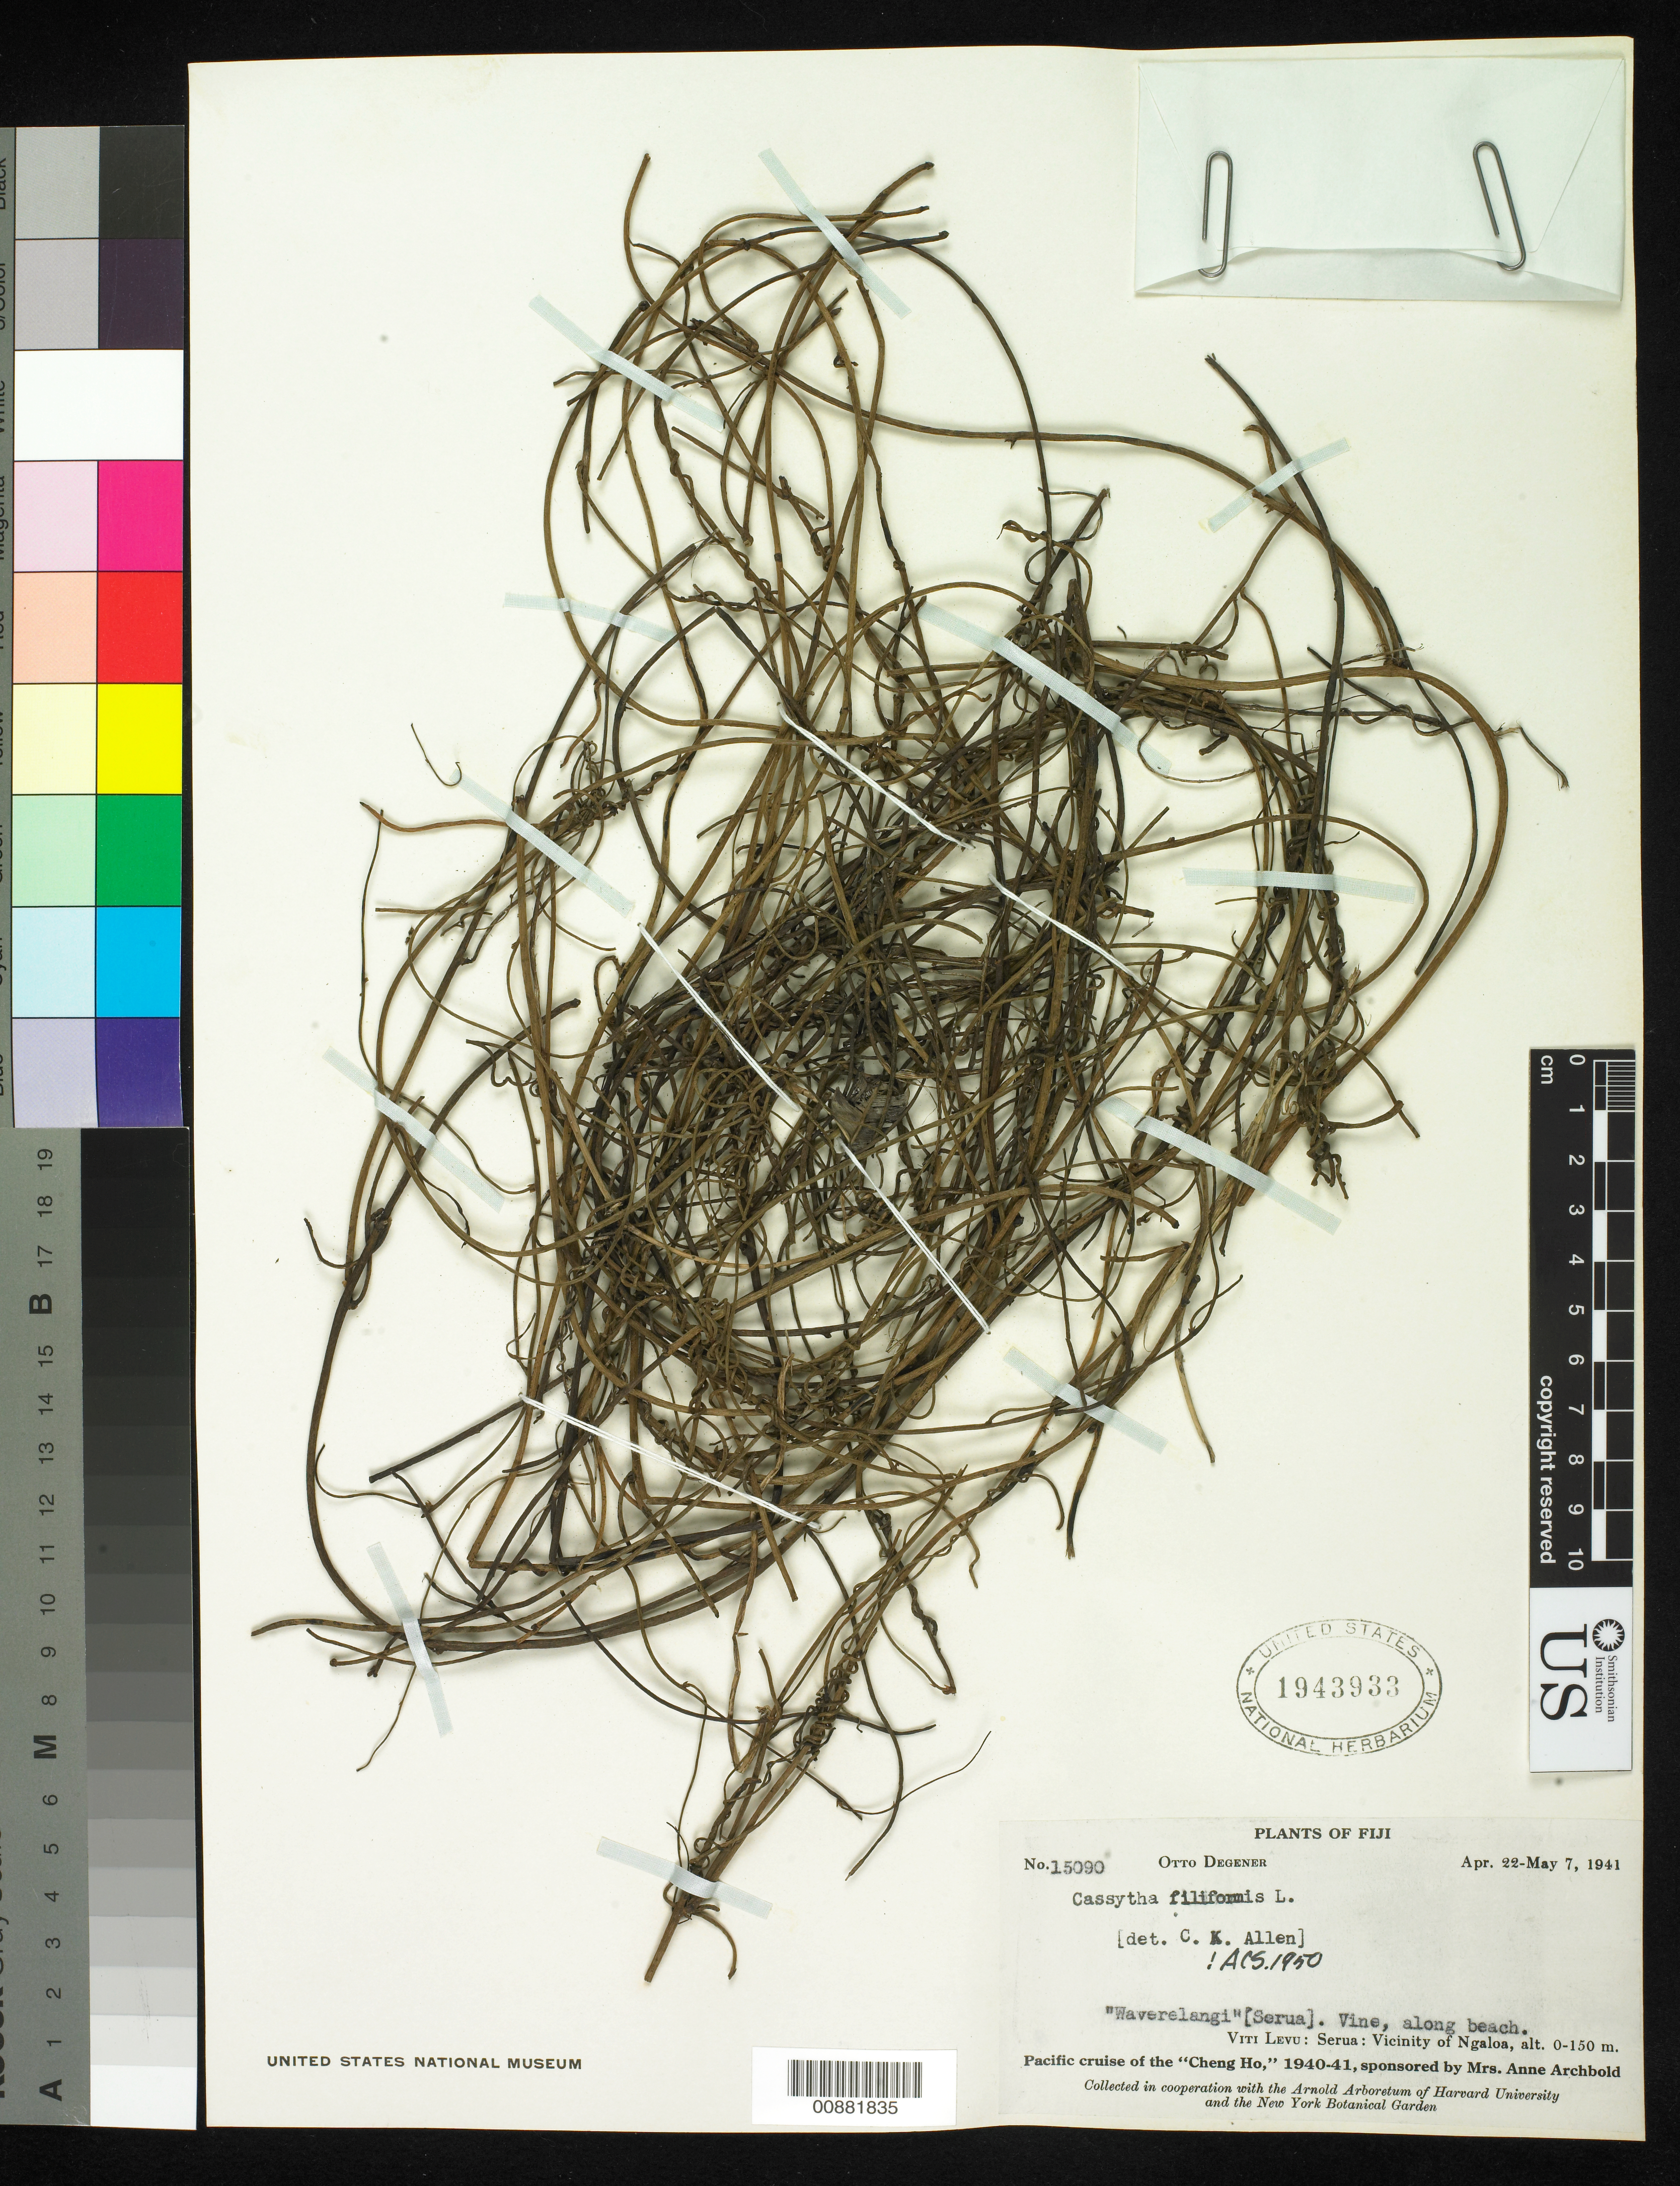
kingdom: Plantae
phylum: Tracheophyta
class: Magnoliopsida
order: Laurales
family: Lauraceae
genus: Cassytha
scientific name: Cassytha filiformis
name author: L.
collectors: O. Degener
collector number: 15090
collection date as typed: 22 Apr 1941 to 07 May 1941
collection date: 1941-04-22/1941-05-07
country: Fiji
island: Viti Levu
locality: Viti Levu: Serua: vicinity of Ngaloa [Galoa] (Ngaloa I. ?)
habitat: vine, along beach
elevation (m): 0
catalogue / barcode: US 1943933